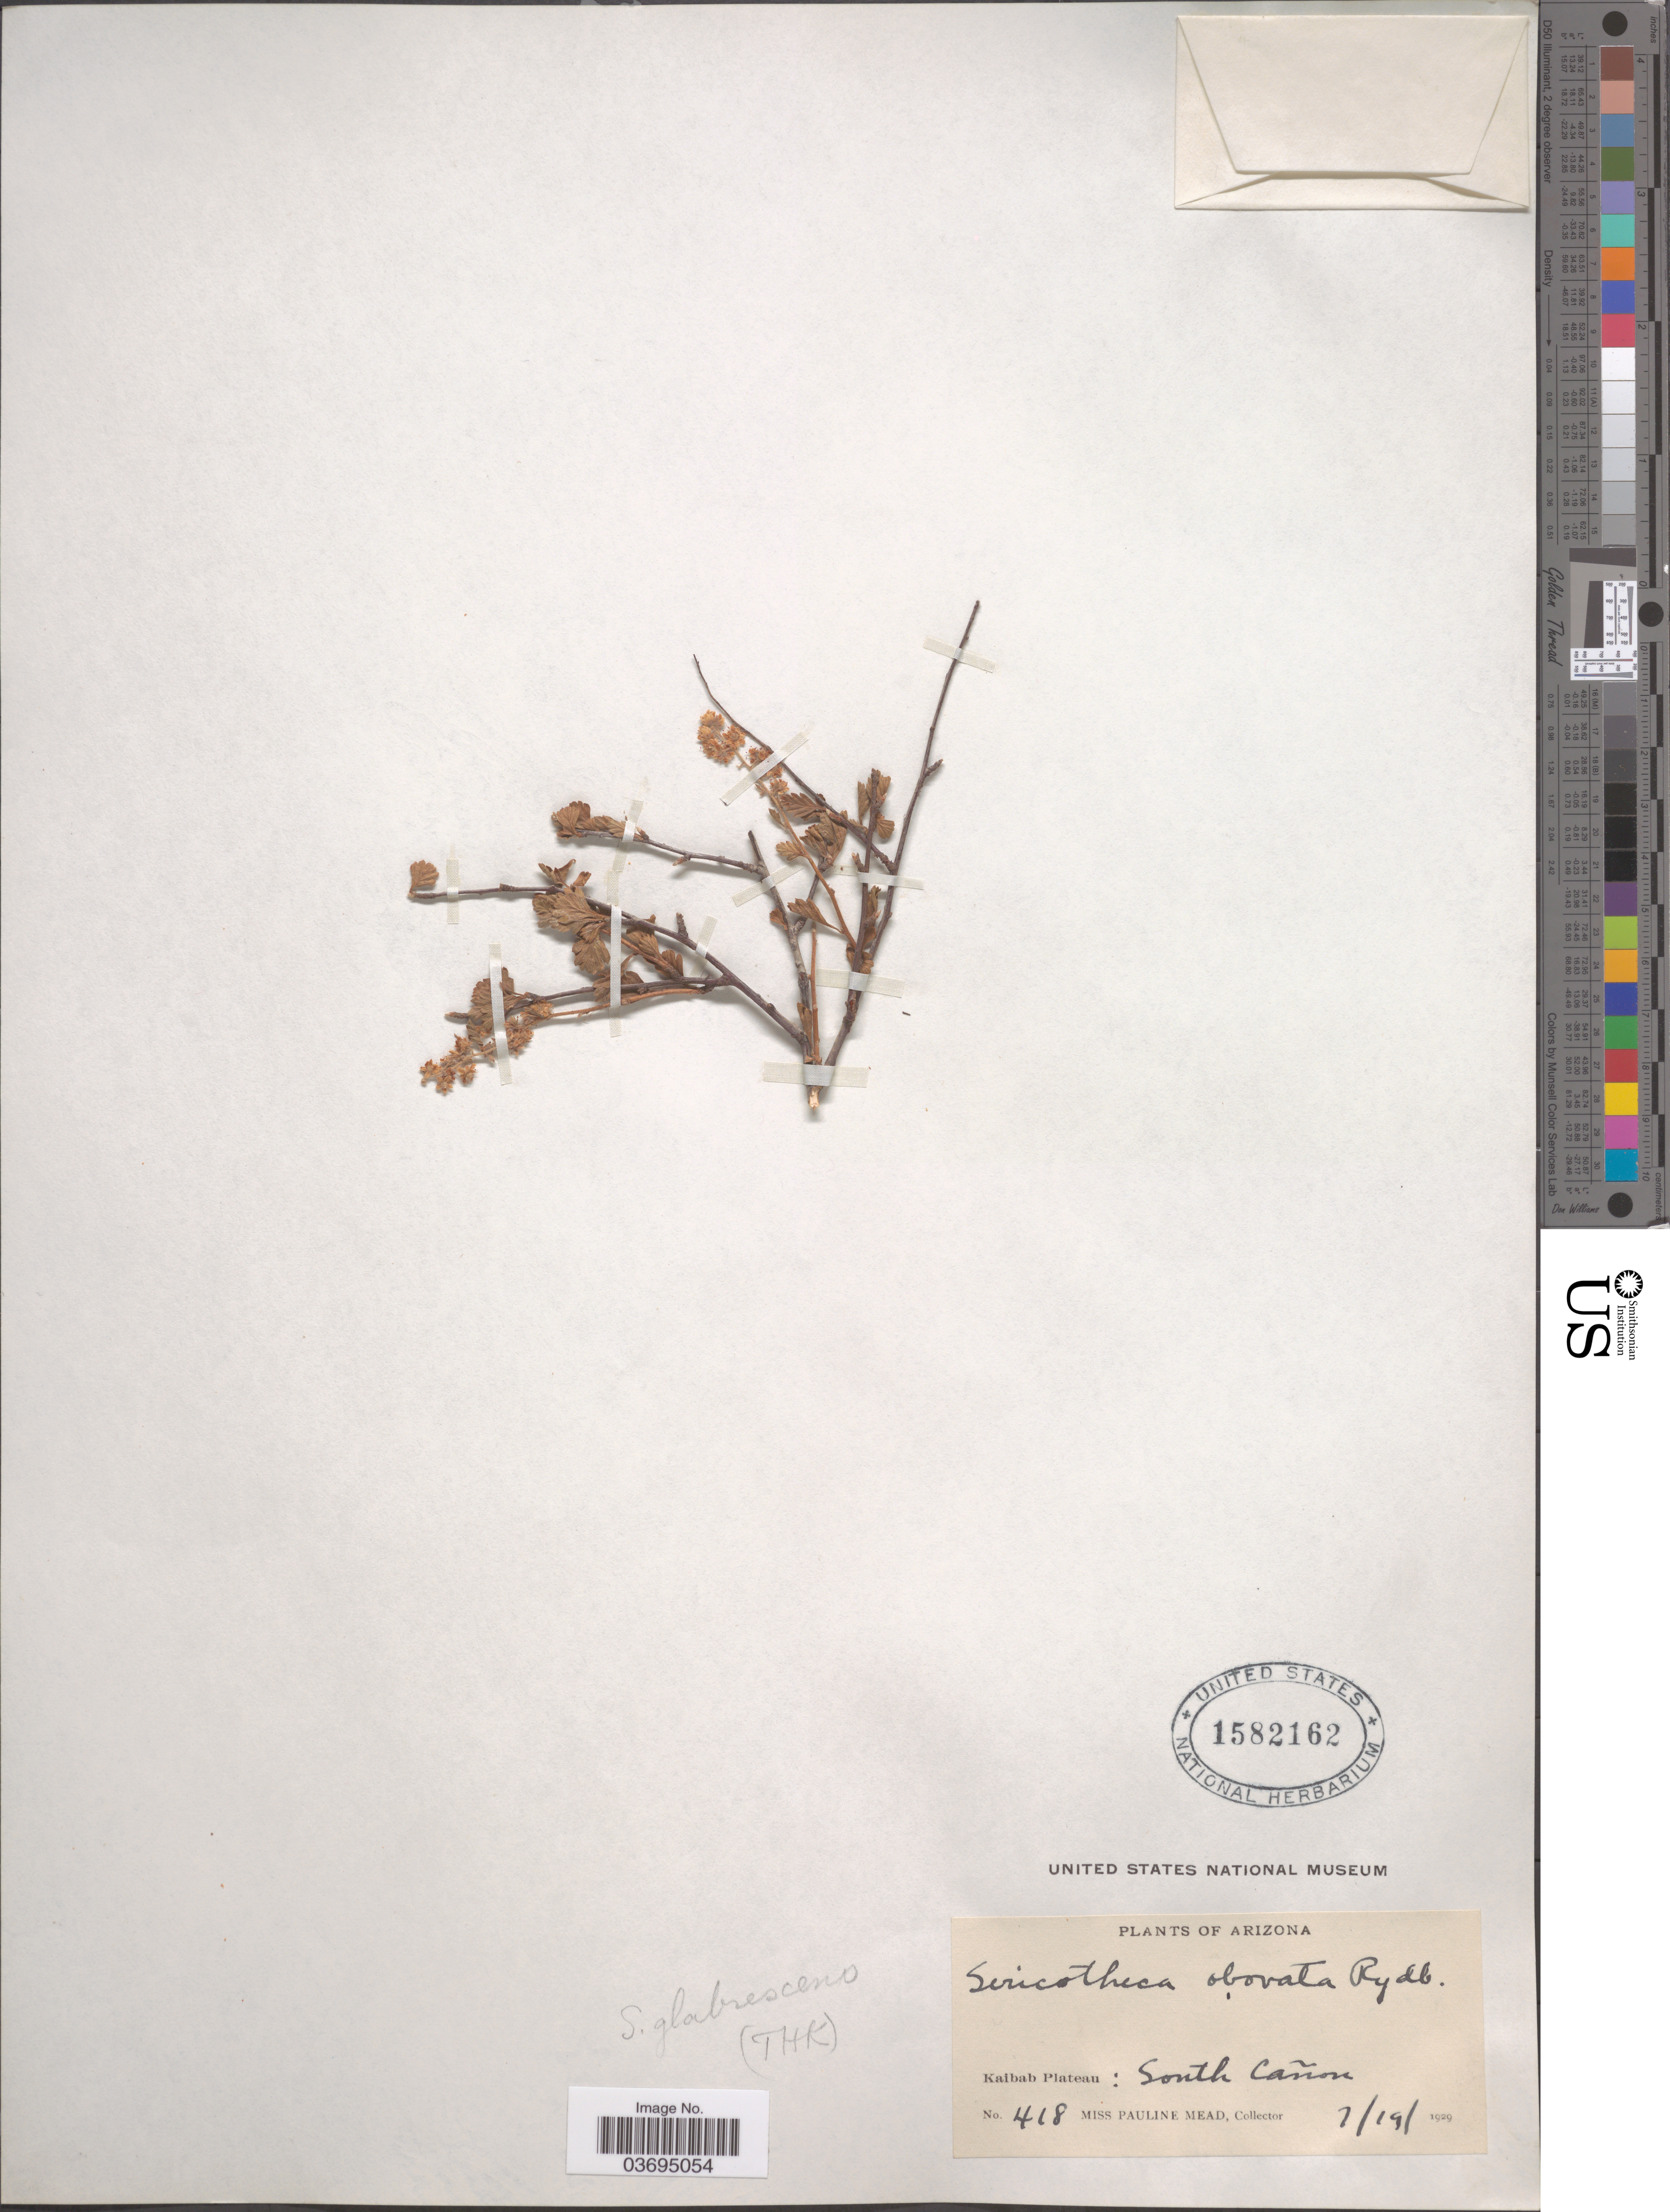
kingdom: Plantae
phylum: Tracheophyta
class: Magnoliopsida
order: Rosales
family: Rosaceae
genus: Holodiscus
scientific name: Holodiscus sp.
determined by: Strong, Mark T., (BOT), Smithsonian Institution - National Museum of Natural History (UNITED STATES)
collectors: P. Mead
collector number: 418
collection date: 1929-07-19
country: United States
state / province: Arizona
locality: Kaibab Plateau: South Cañon.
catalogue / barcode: US 1582162